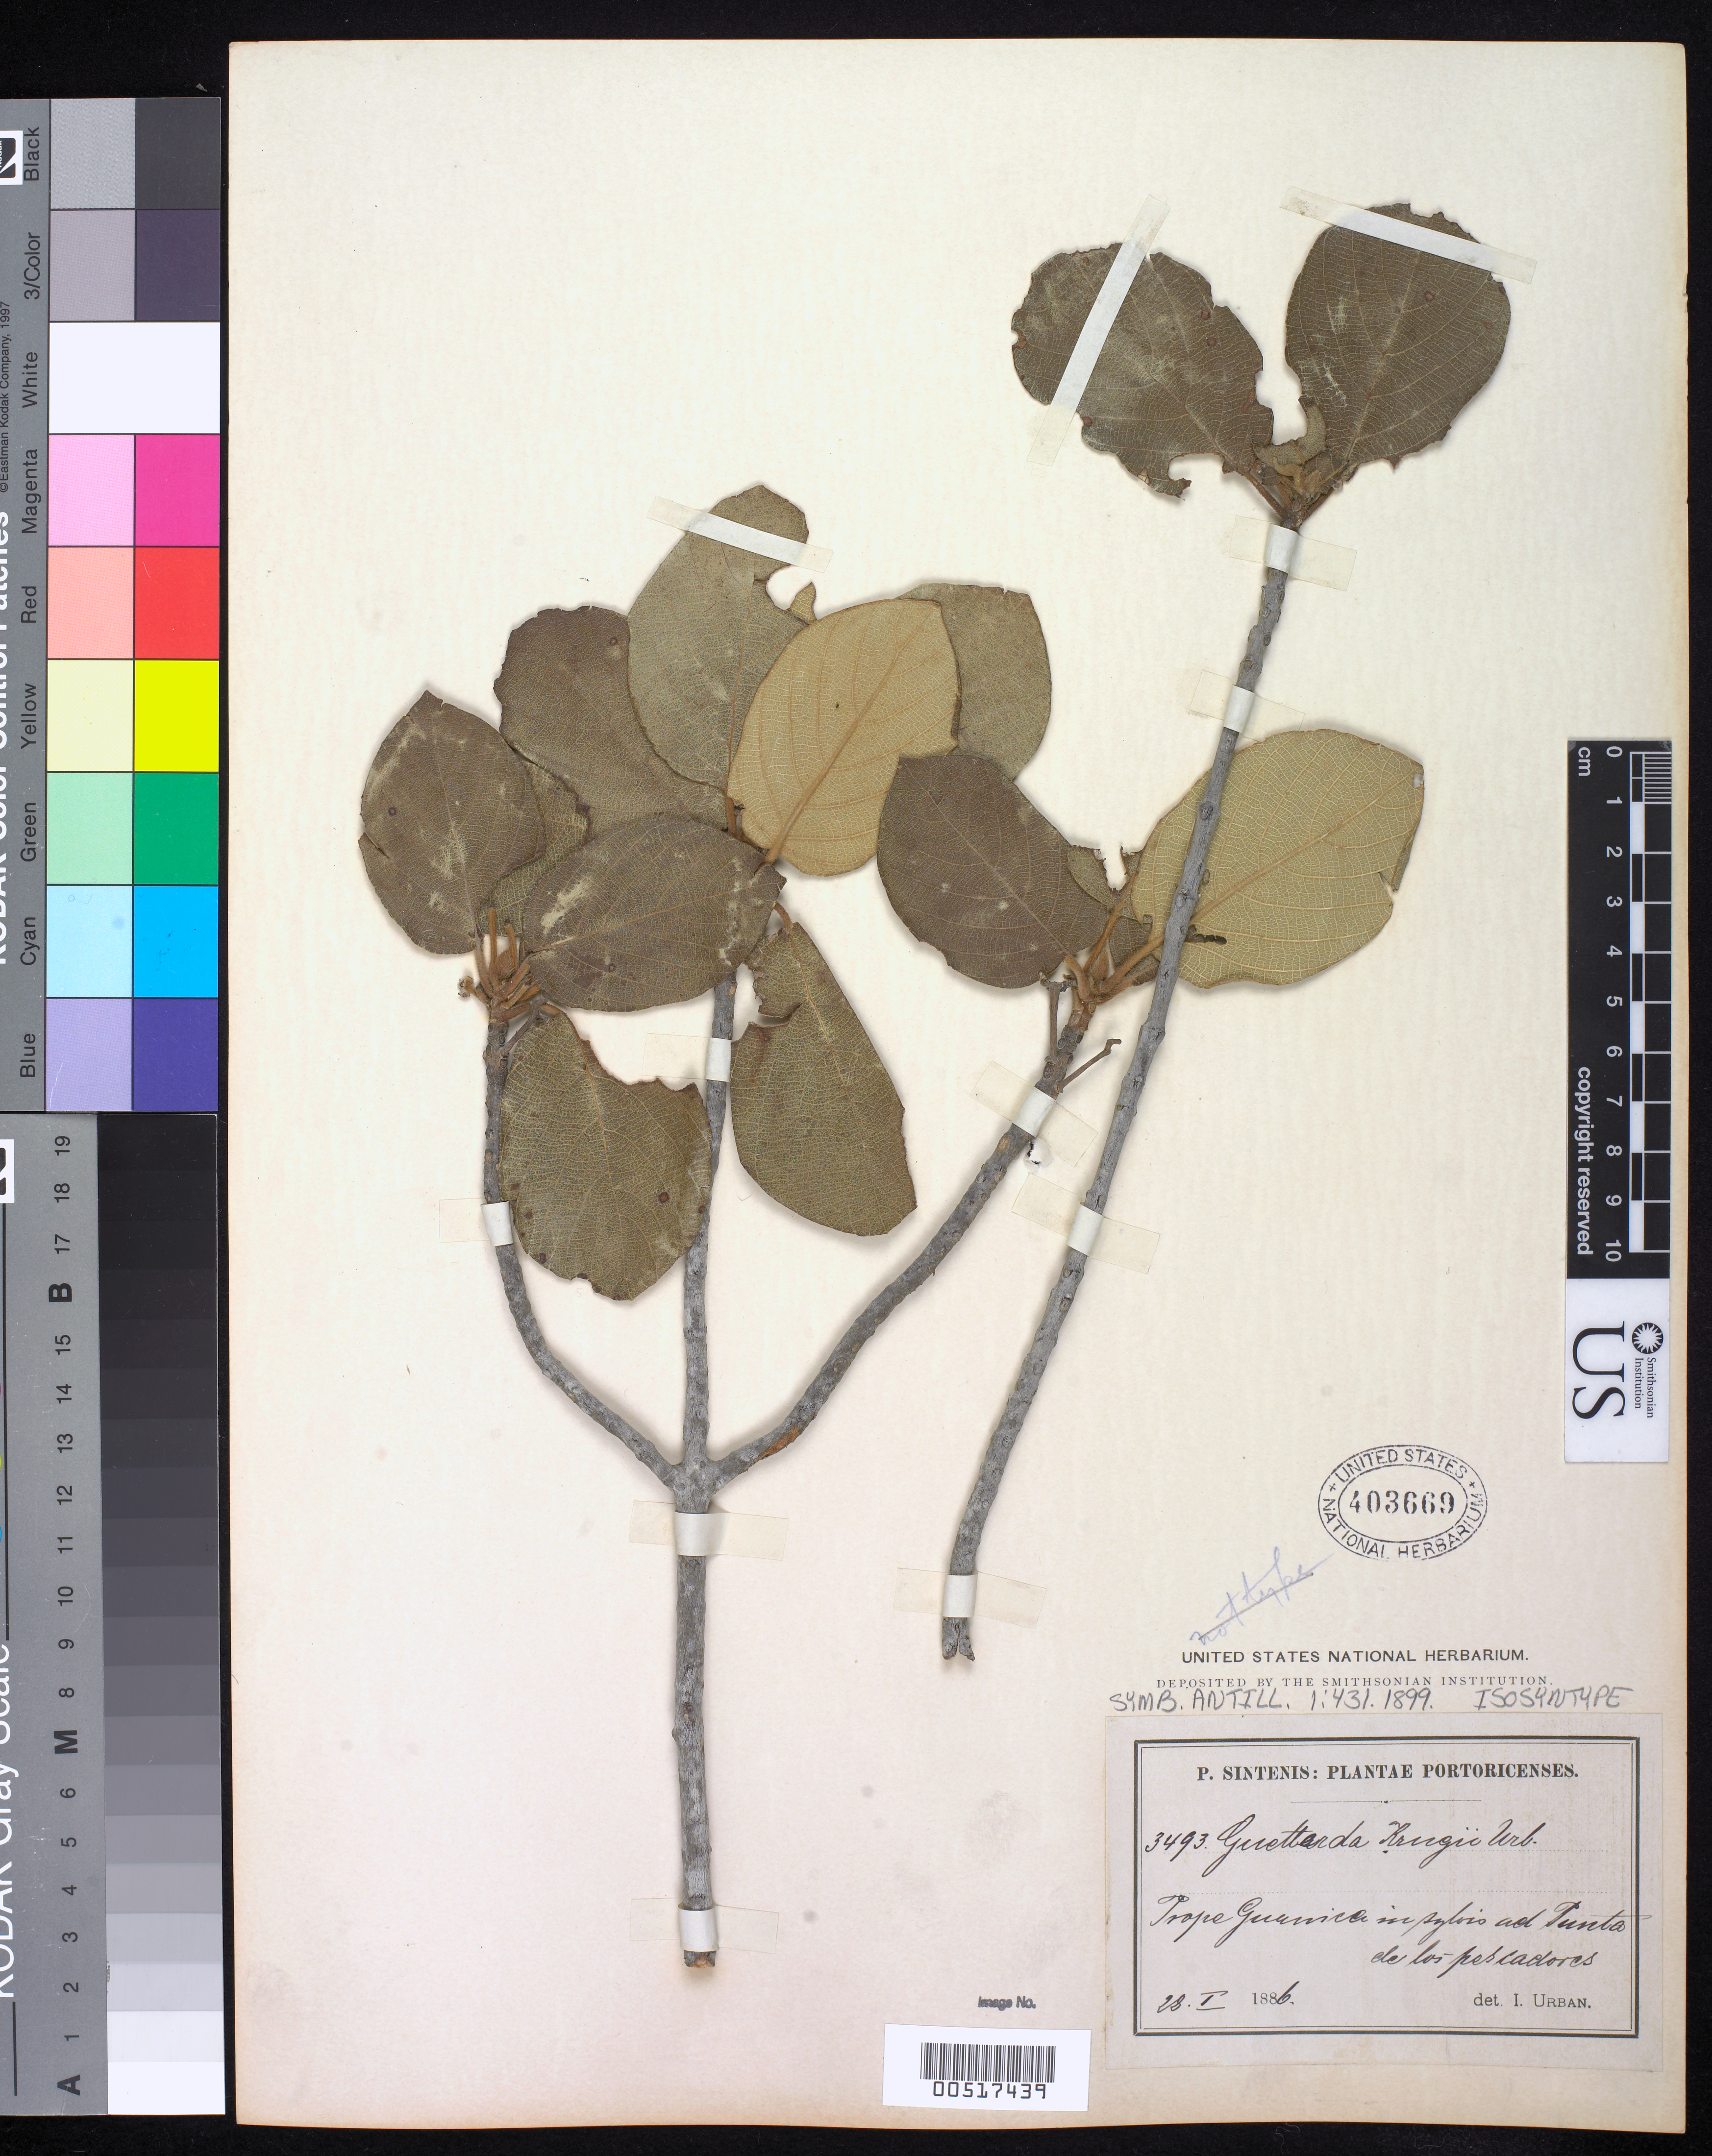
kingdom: Plantae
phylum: Tracheophyta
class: Magnoliopsida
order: Gentianales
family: Rubiaceae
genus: Guettarda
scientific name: Guettarda krugii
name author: Urb.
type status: Isosyntype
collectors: I. Urban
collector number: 3493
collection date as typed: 28 Jan 1886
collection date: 1886-01-28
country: Puerto Rico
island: Greater Antilles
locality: Prope Guernica in sylvis ad Punto de Los Pescadorcs.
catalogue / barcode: US 403669